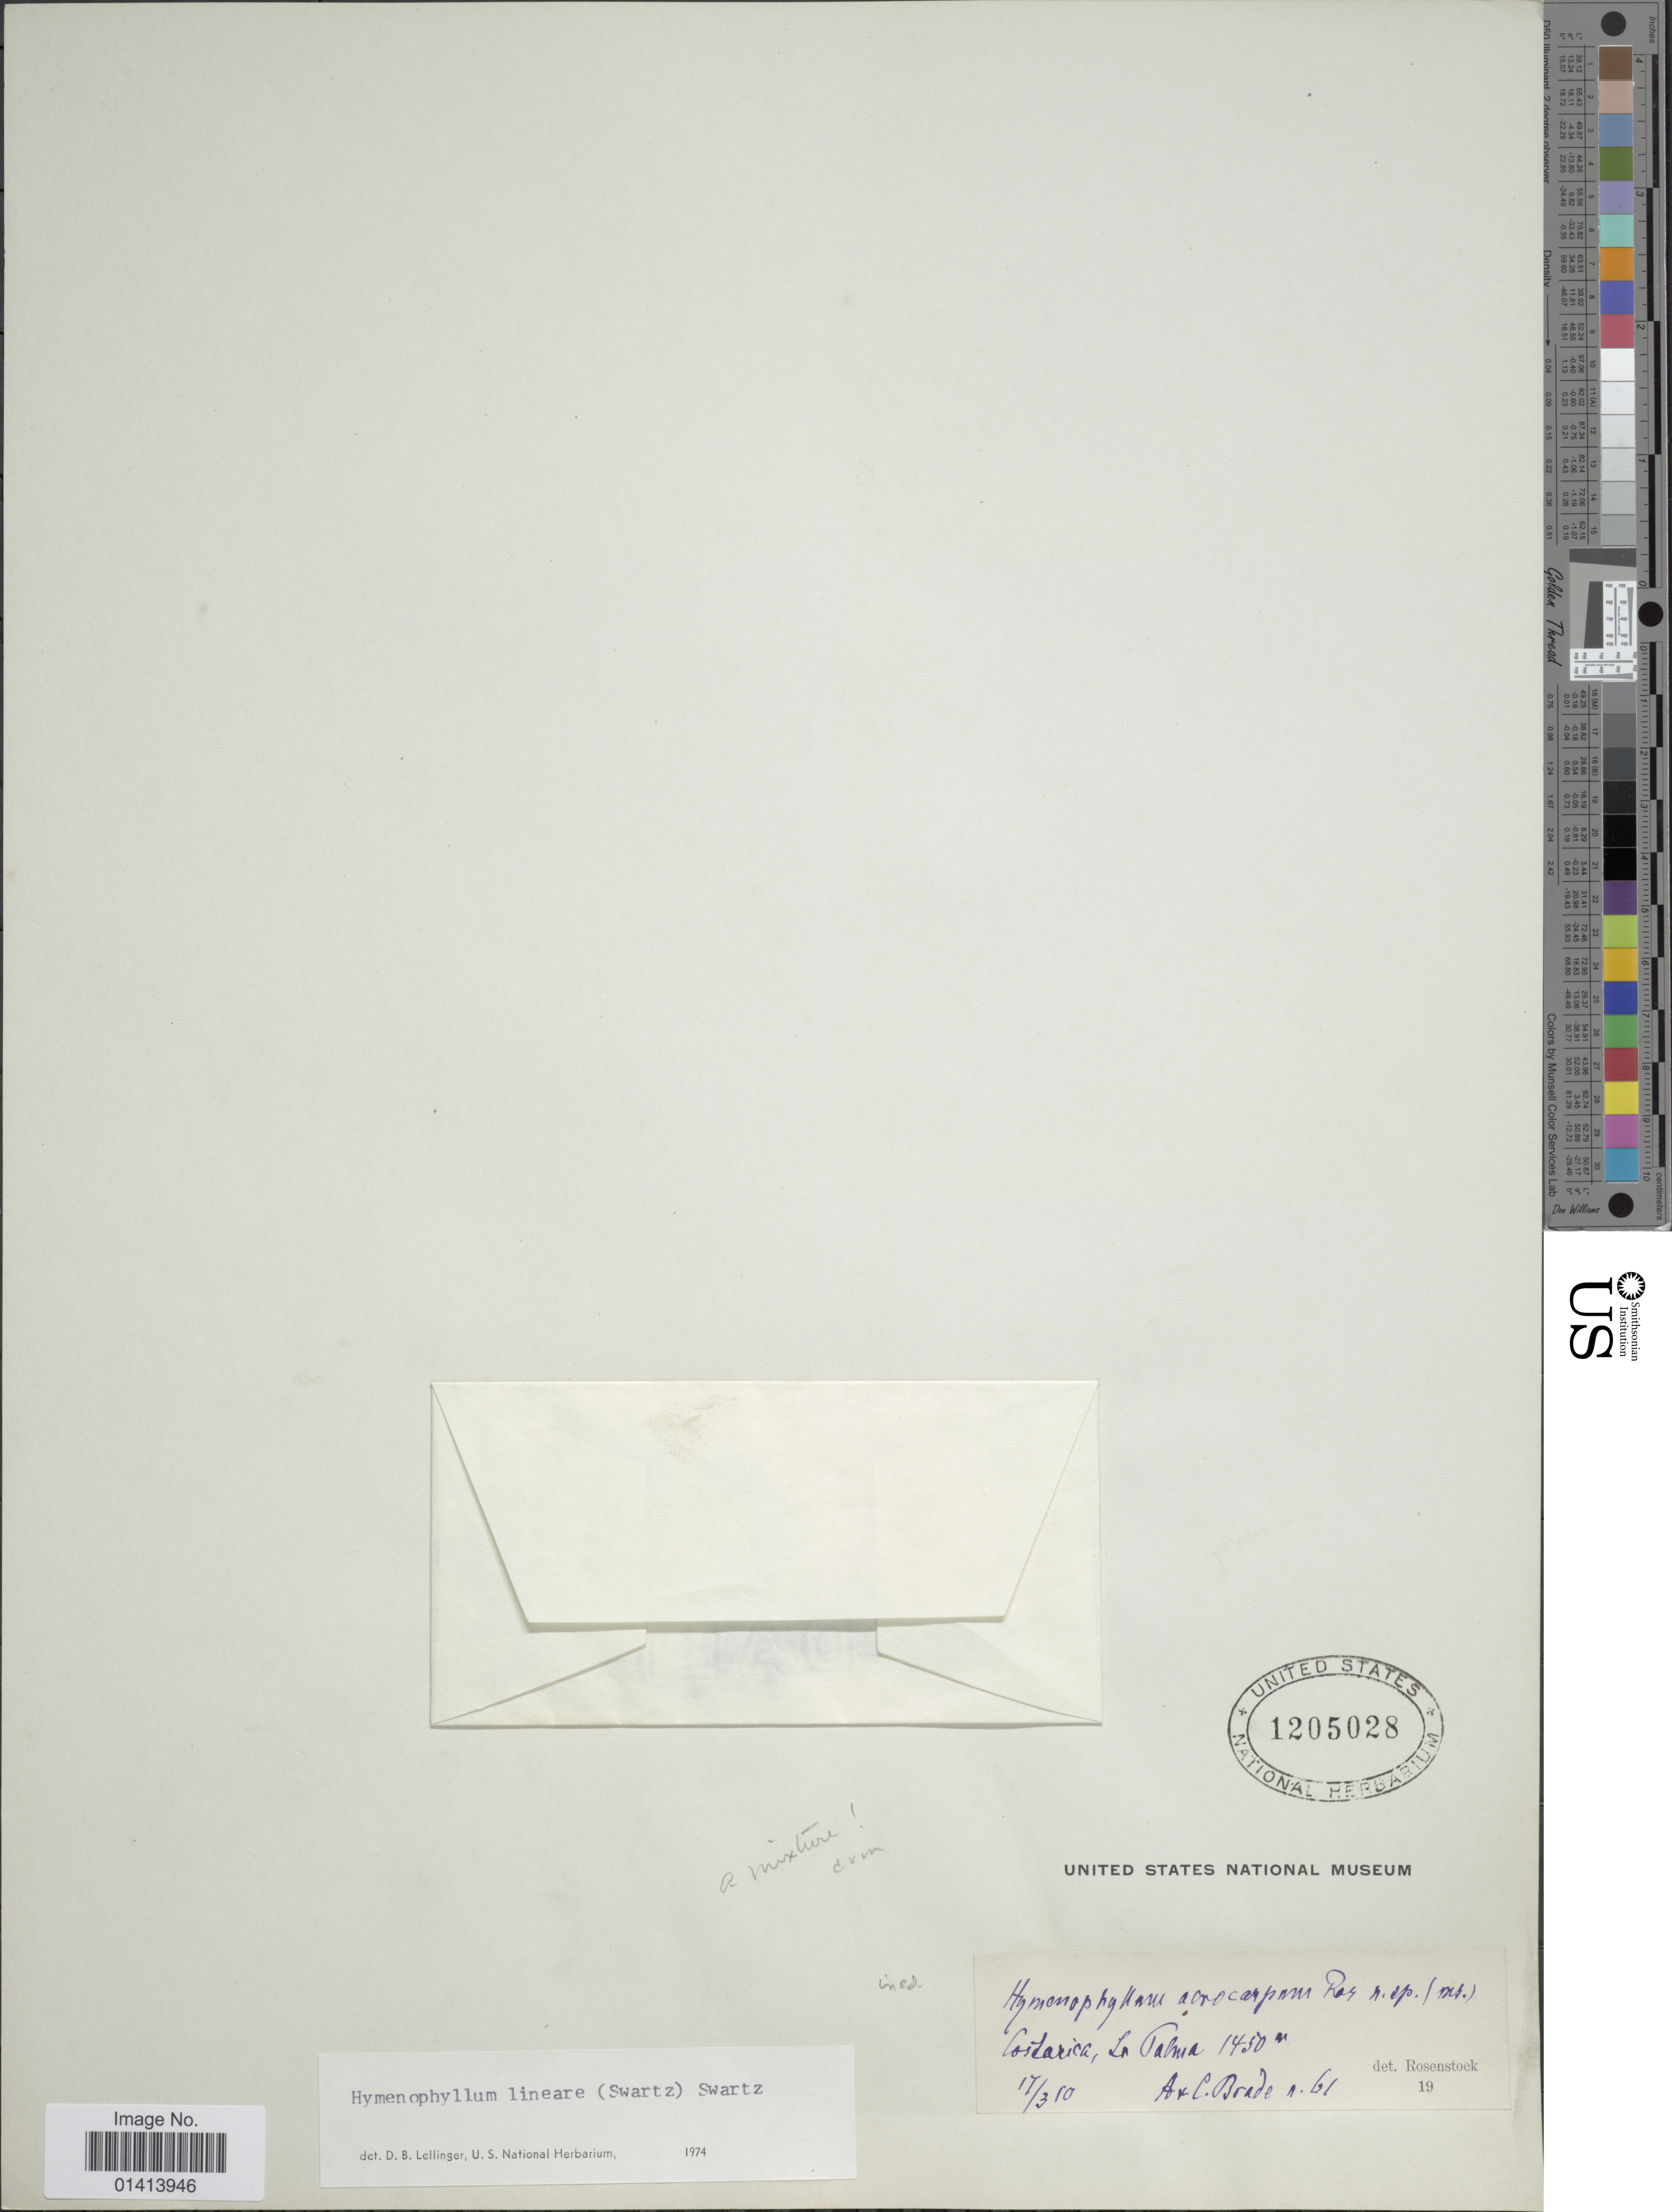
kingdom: Plantae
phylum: Tracheophyta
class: Polypodiopsida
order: Hymenophyllales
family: Hymenophyllaceae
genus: Hymenophyllum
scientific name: Hymenophyllum lineare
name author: (Sw.) Sw.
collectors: A. Brade & C. Brade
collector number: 61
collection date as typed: Transcribed d/m/y: 17/3/10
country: Costa Rica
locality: La Palma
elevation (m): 1450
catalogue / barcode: US 1205028